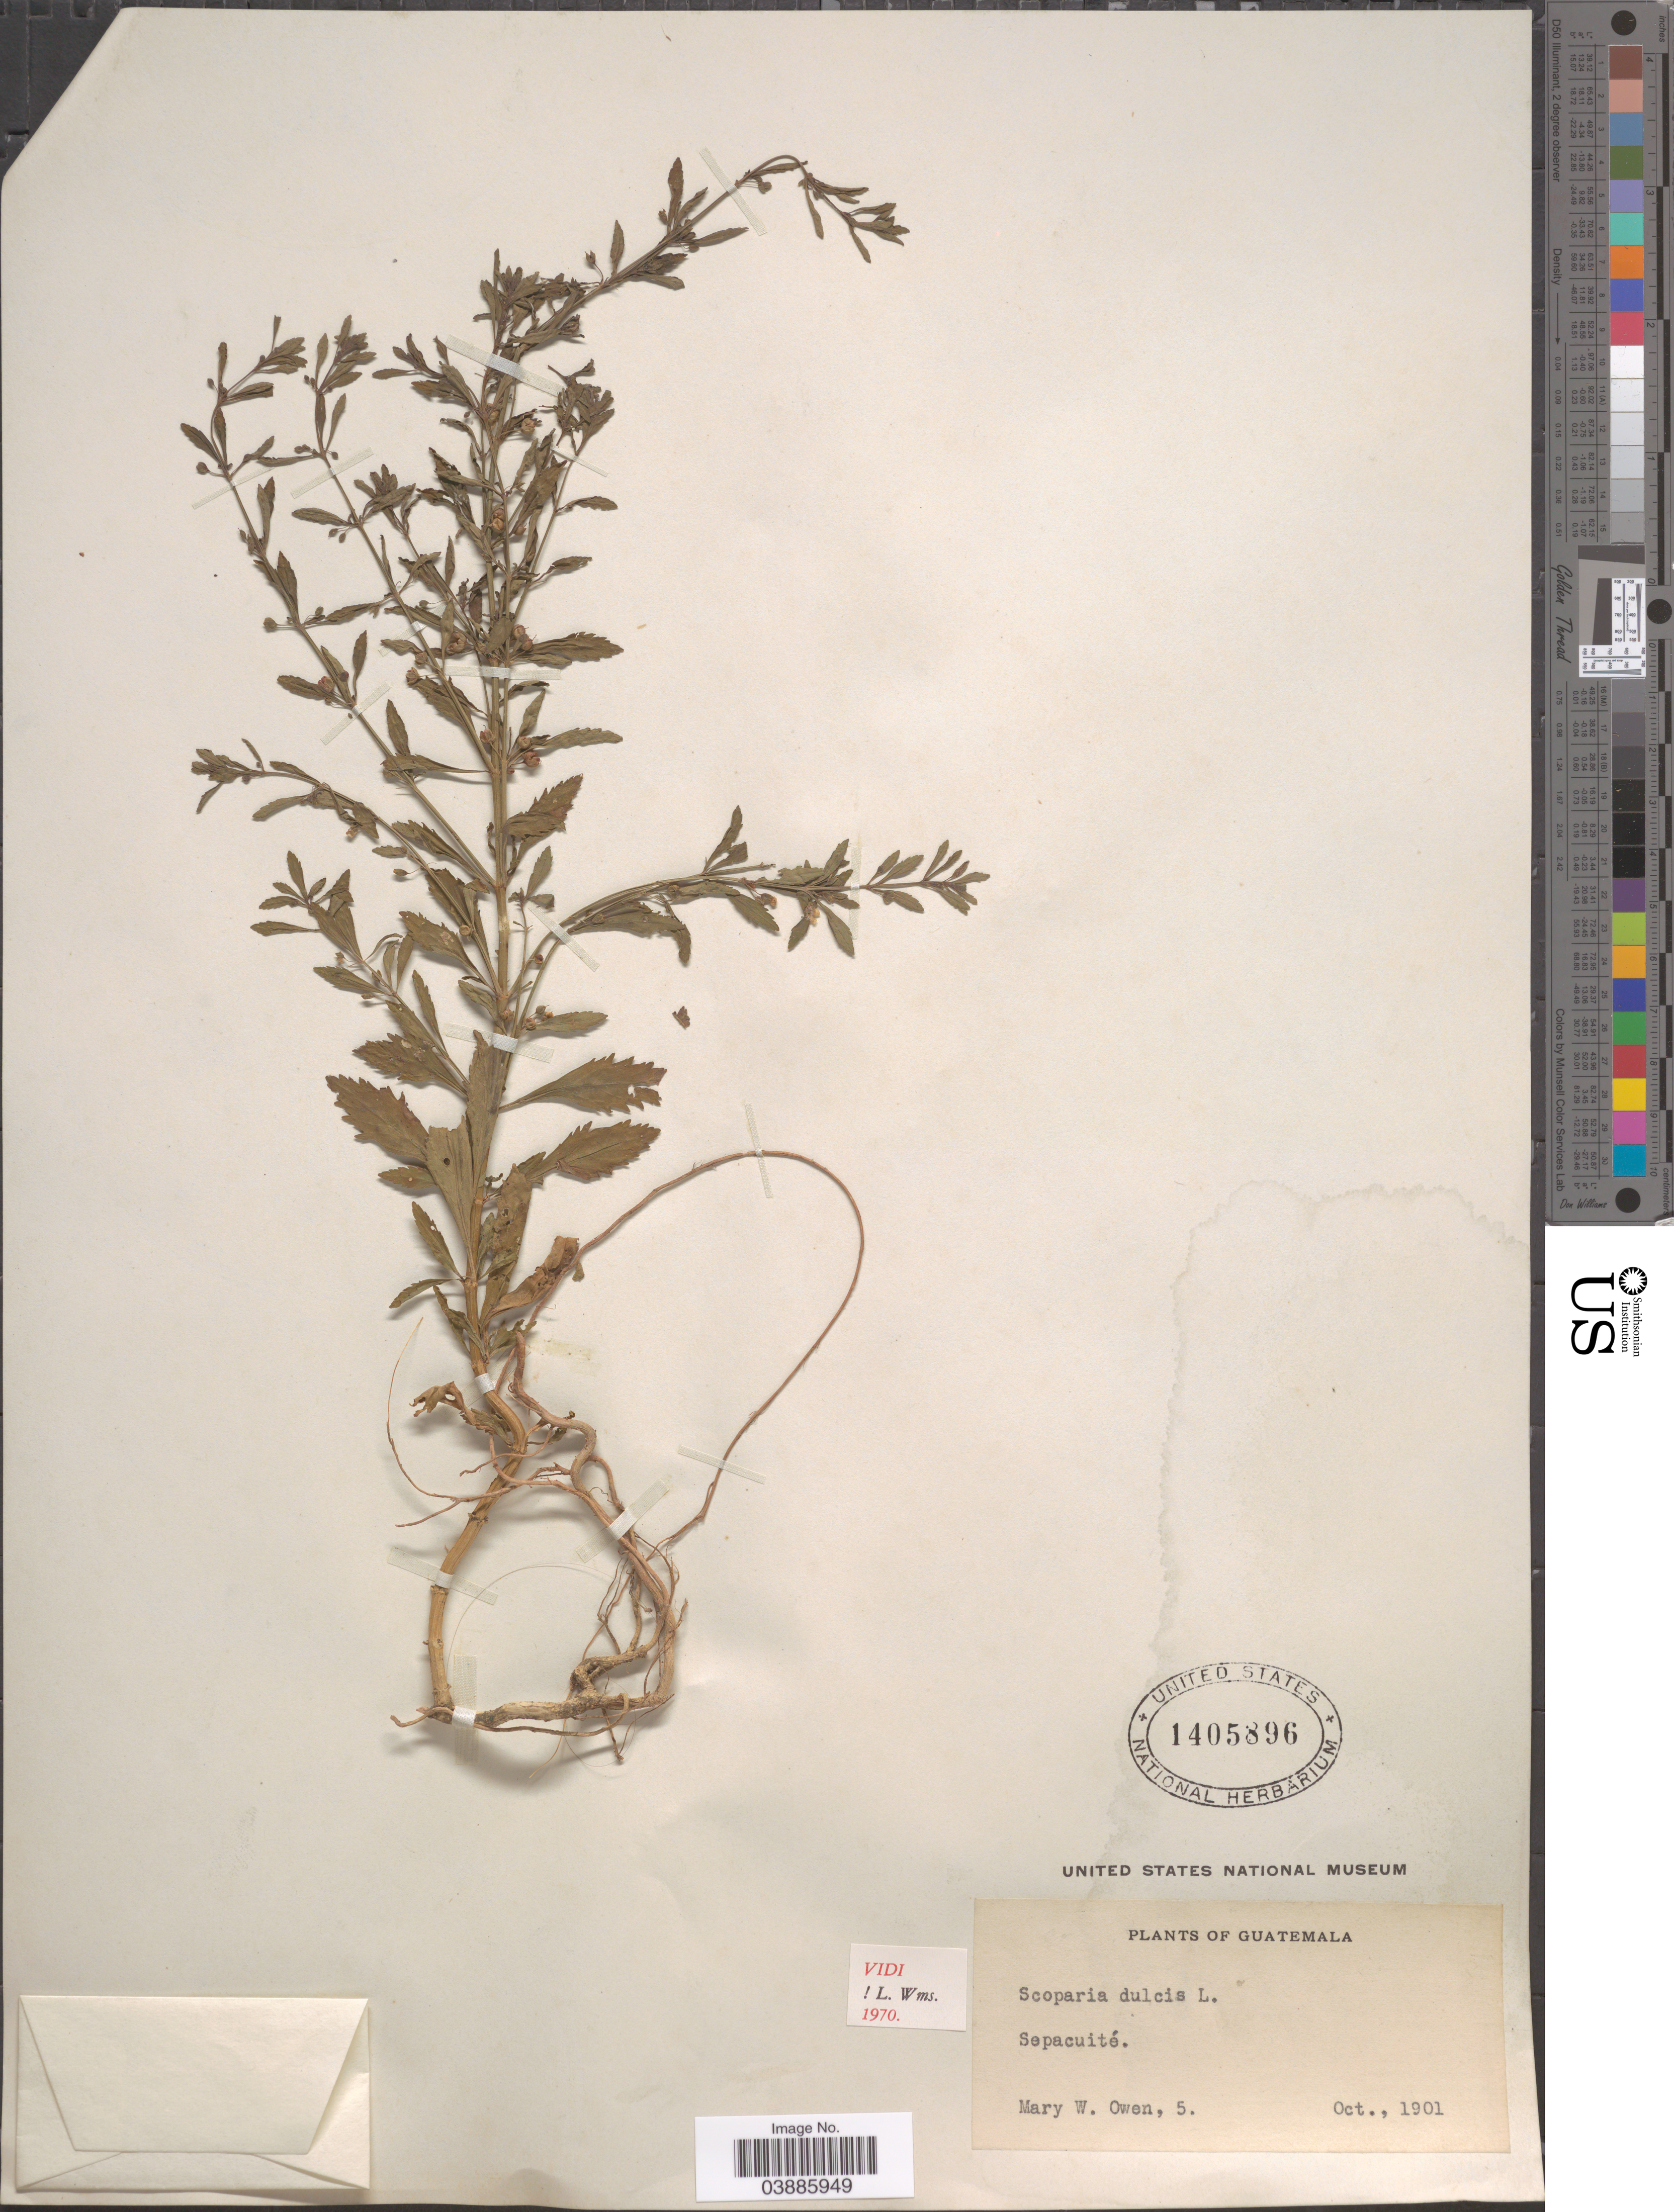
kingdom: Plantae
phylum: Tracheophyta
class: Magnoliopsida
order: Lamiales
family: Plantaginaceae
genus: Scoparia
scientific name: Scoparia dulcis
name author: L.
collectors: M. W. Owen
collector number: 5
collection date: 1901-10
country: Guatemala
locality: Sepacuité.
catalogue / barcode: US 1405896